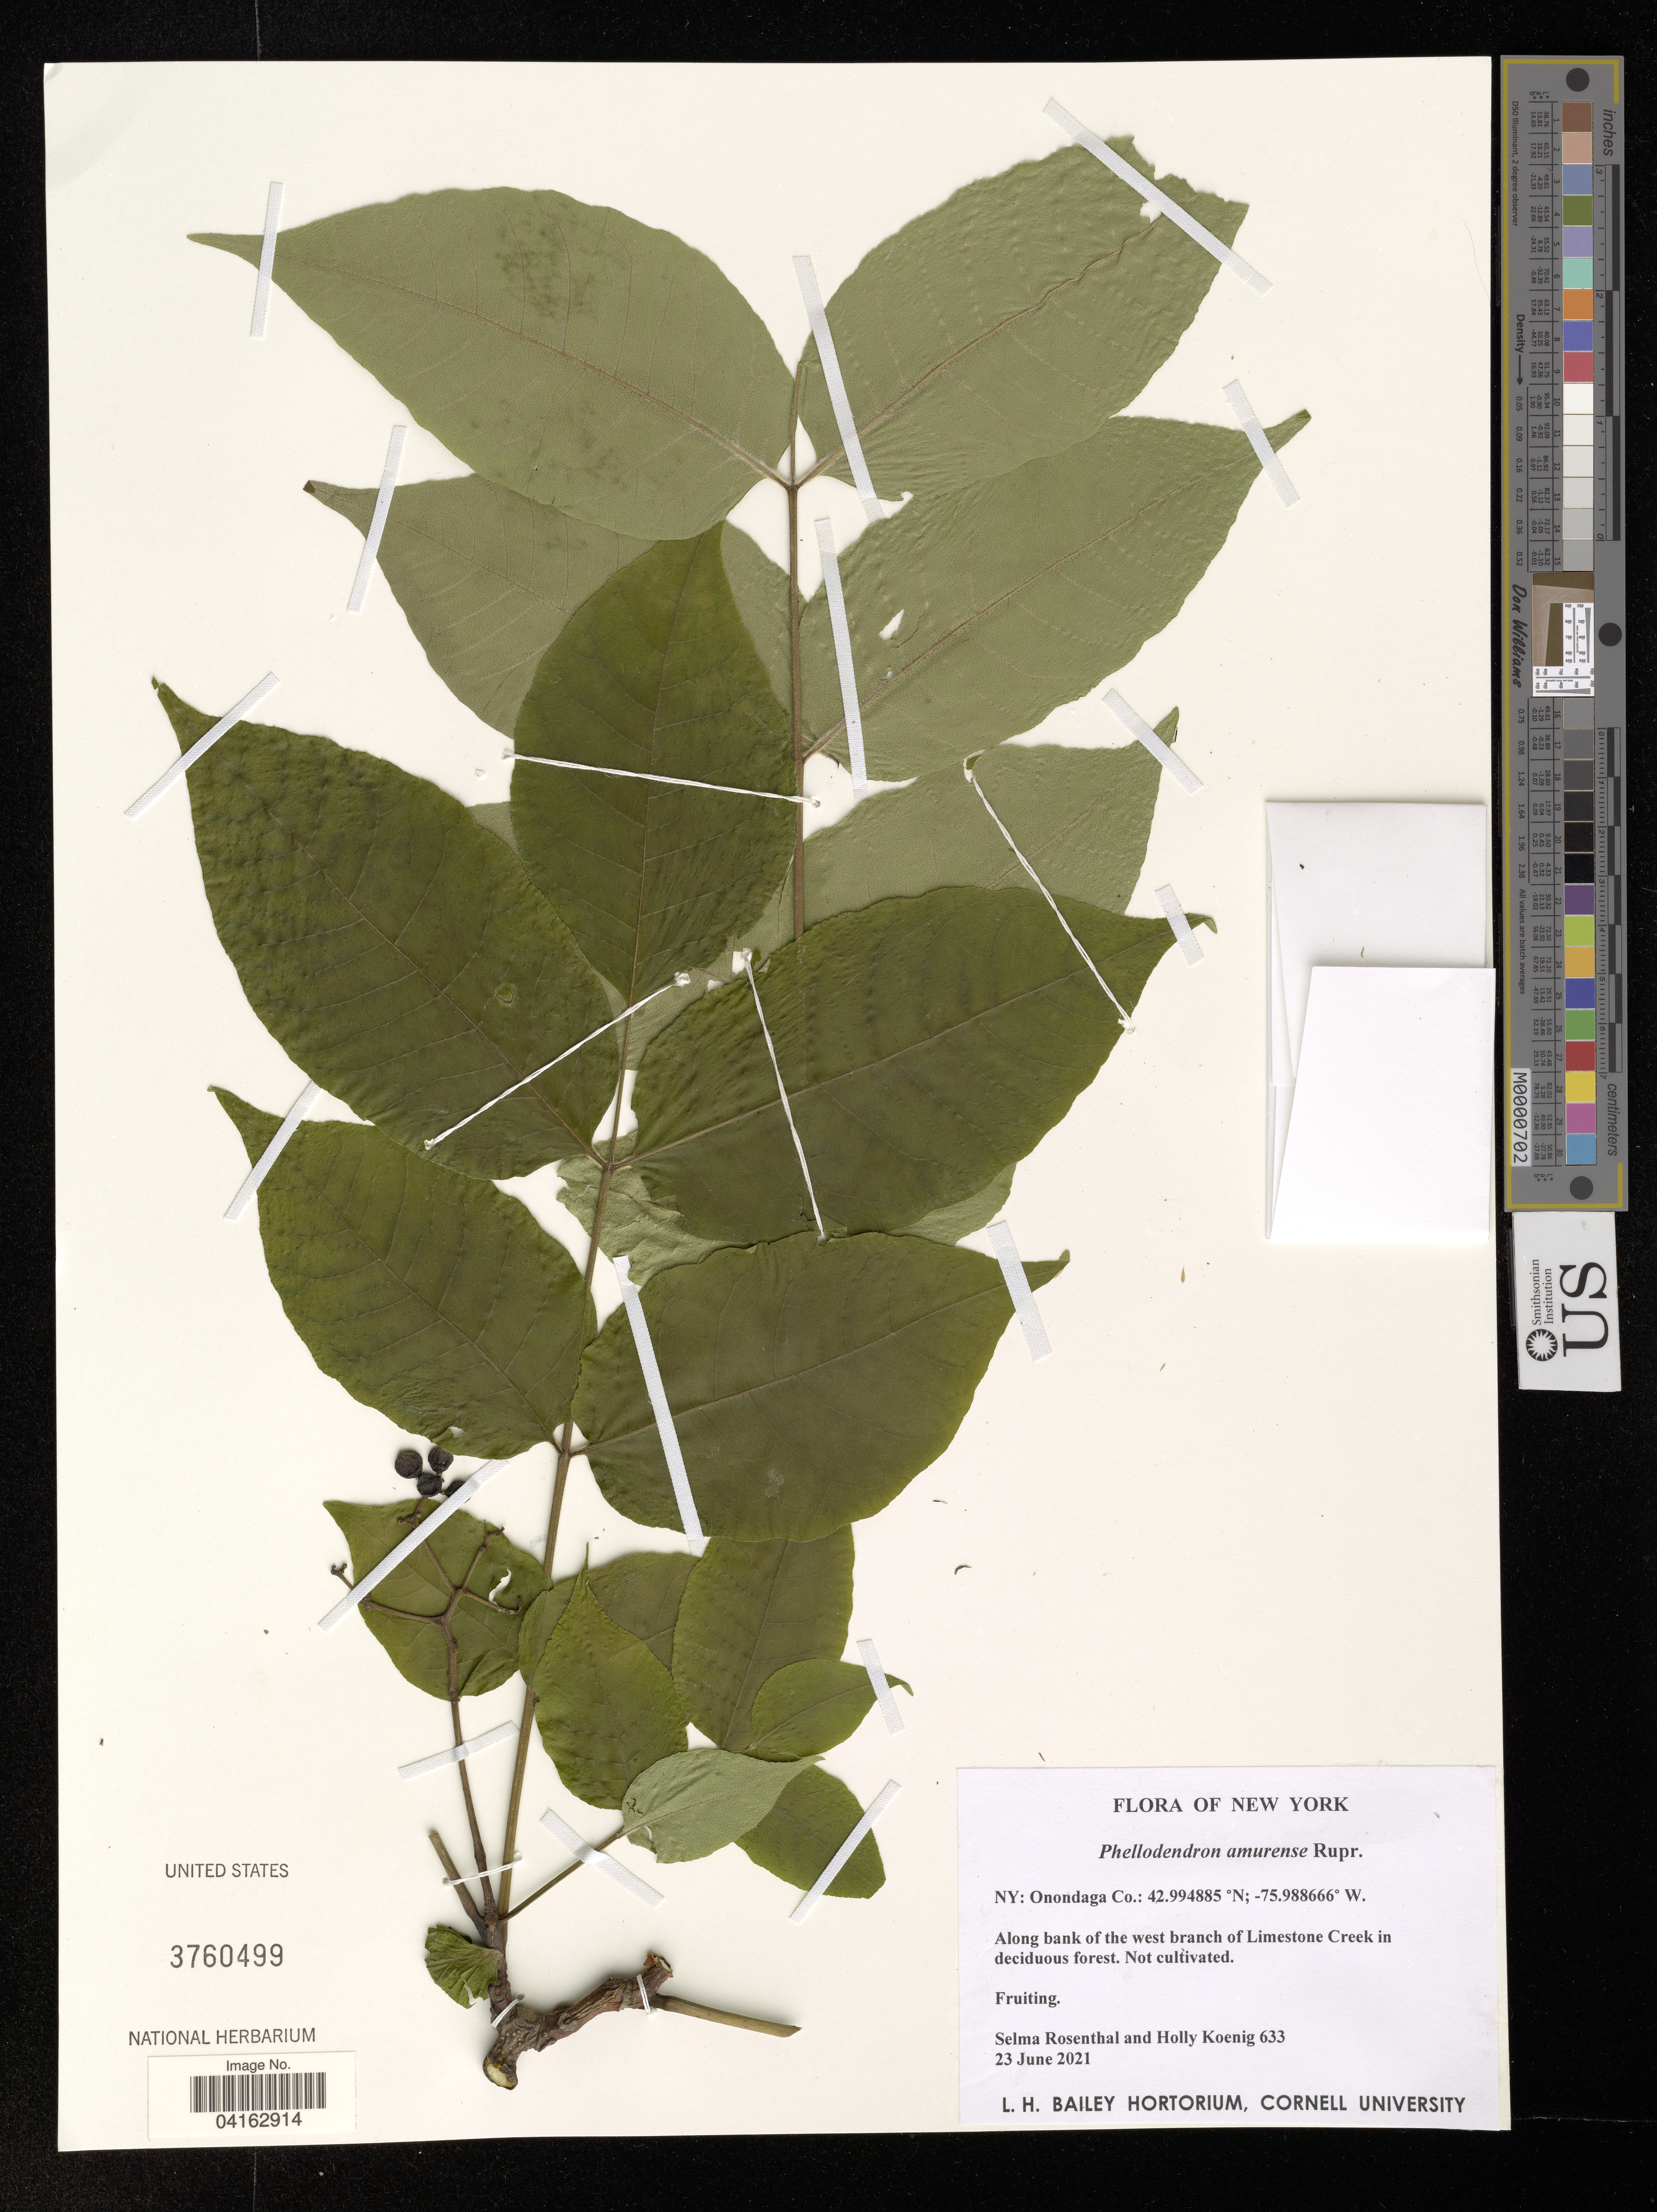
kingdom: Plantae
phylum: Tracheophyta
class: Magnoliopsida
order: Sapindales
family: Rutaceae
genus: Phellodendron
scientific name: Phellodendron amurense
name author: Rupr.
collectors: S. R. Rosenthal & H. Koenig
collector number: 633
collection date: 2021-06-23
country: United States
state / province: New York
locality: Onondaga Co. Along bank of the west branch of Limestone Creek in deciduous forest.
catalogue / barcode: US 3760499